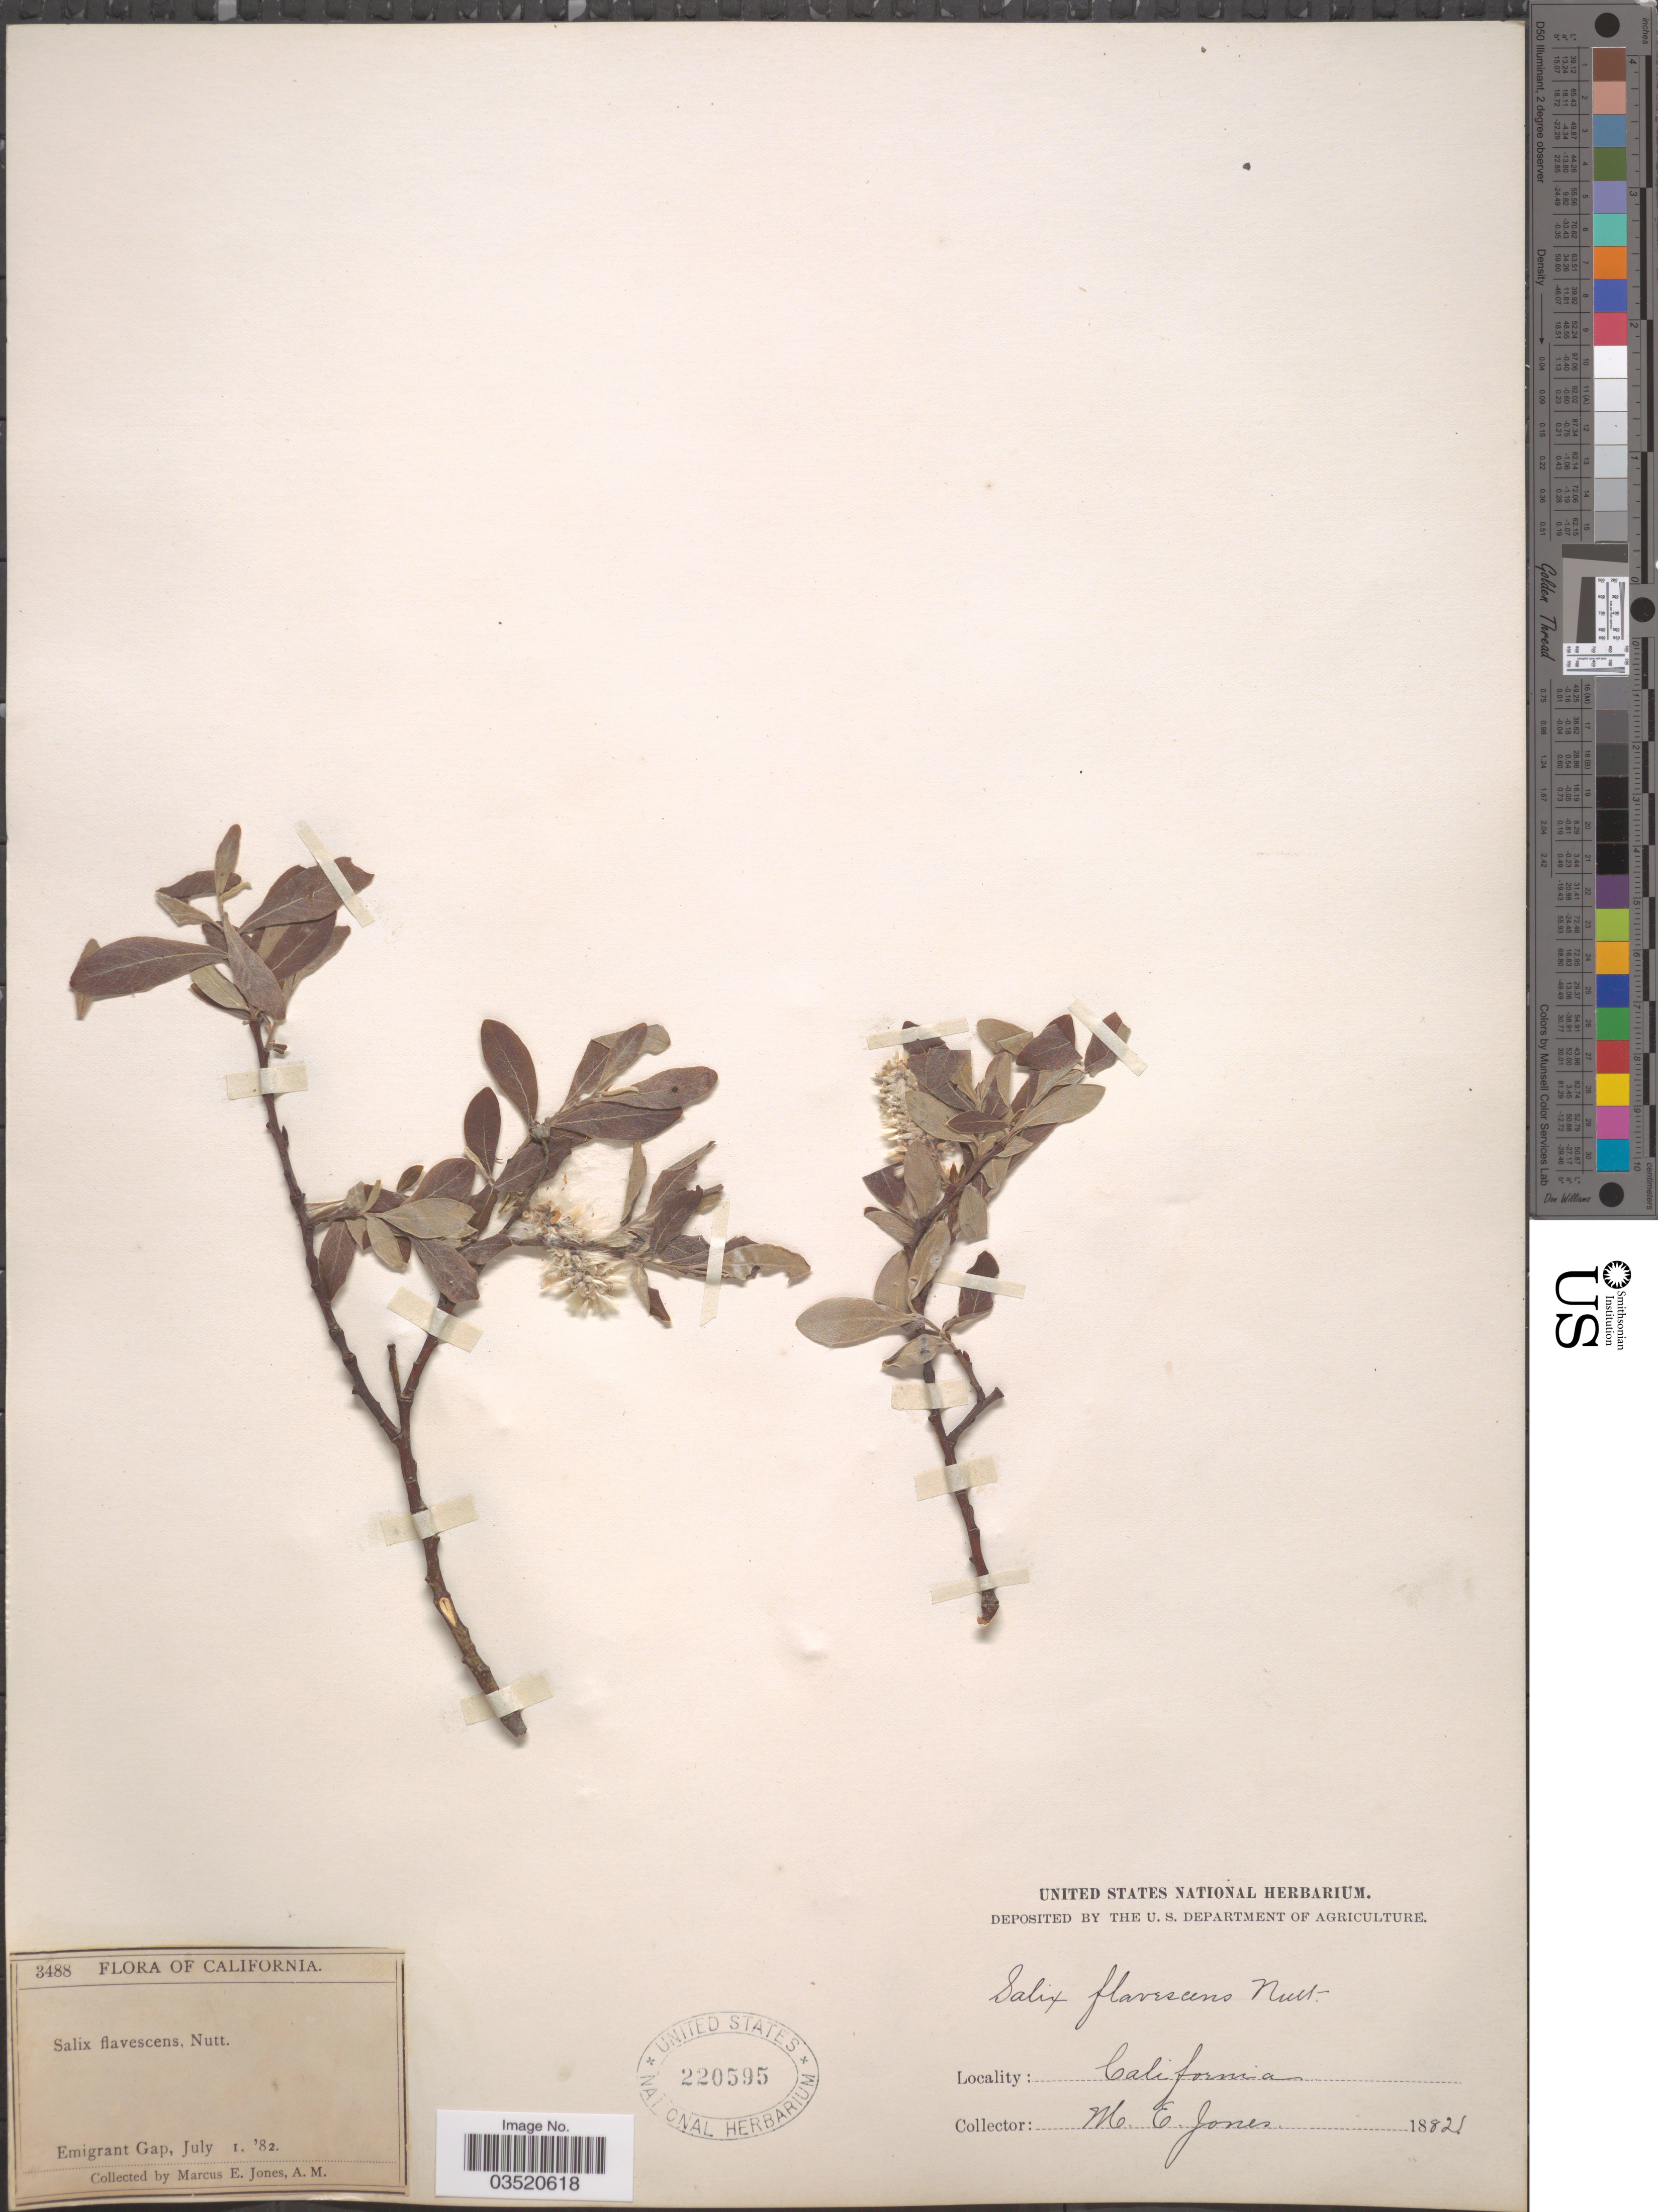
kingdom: Plantae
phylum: Tracheophyta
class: Magnoliopsida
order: Malpighiales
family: Salicaceae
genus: Salix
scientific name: Salix scouleriana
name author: Barratt ex Hook.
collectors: M. E. Jones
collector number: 3488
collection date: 1882-07-01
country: United States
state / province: California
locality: Emigrant Gap.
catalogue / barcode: US 220595